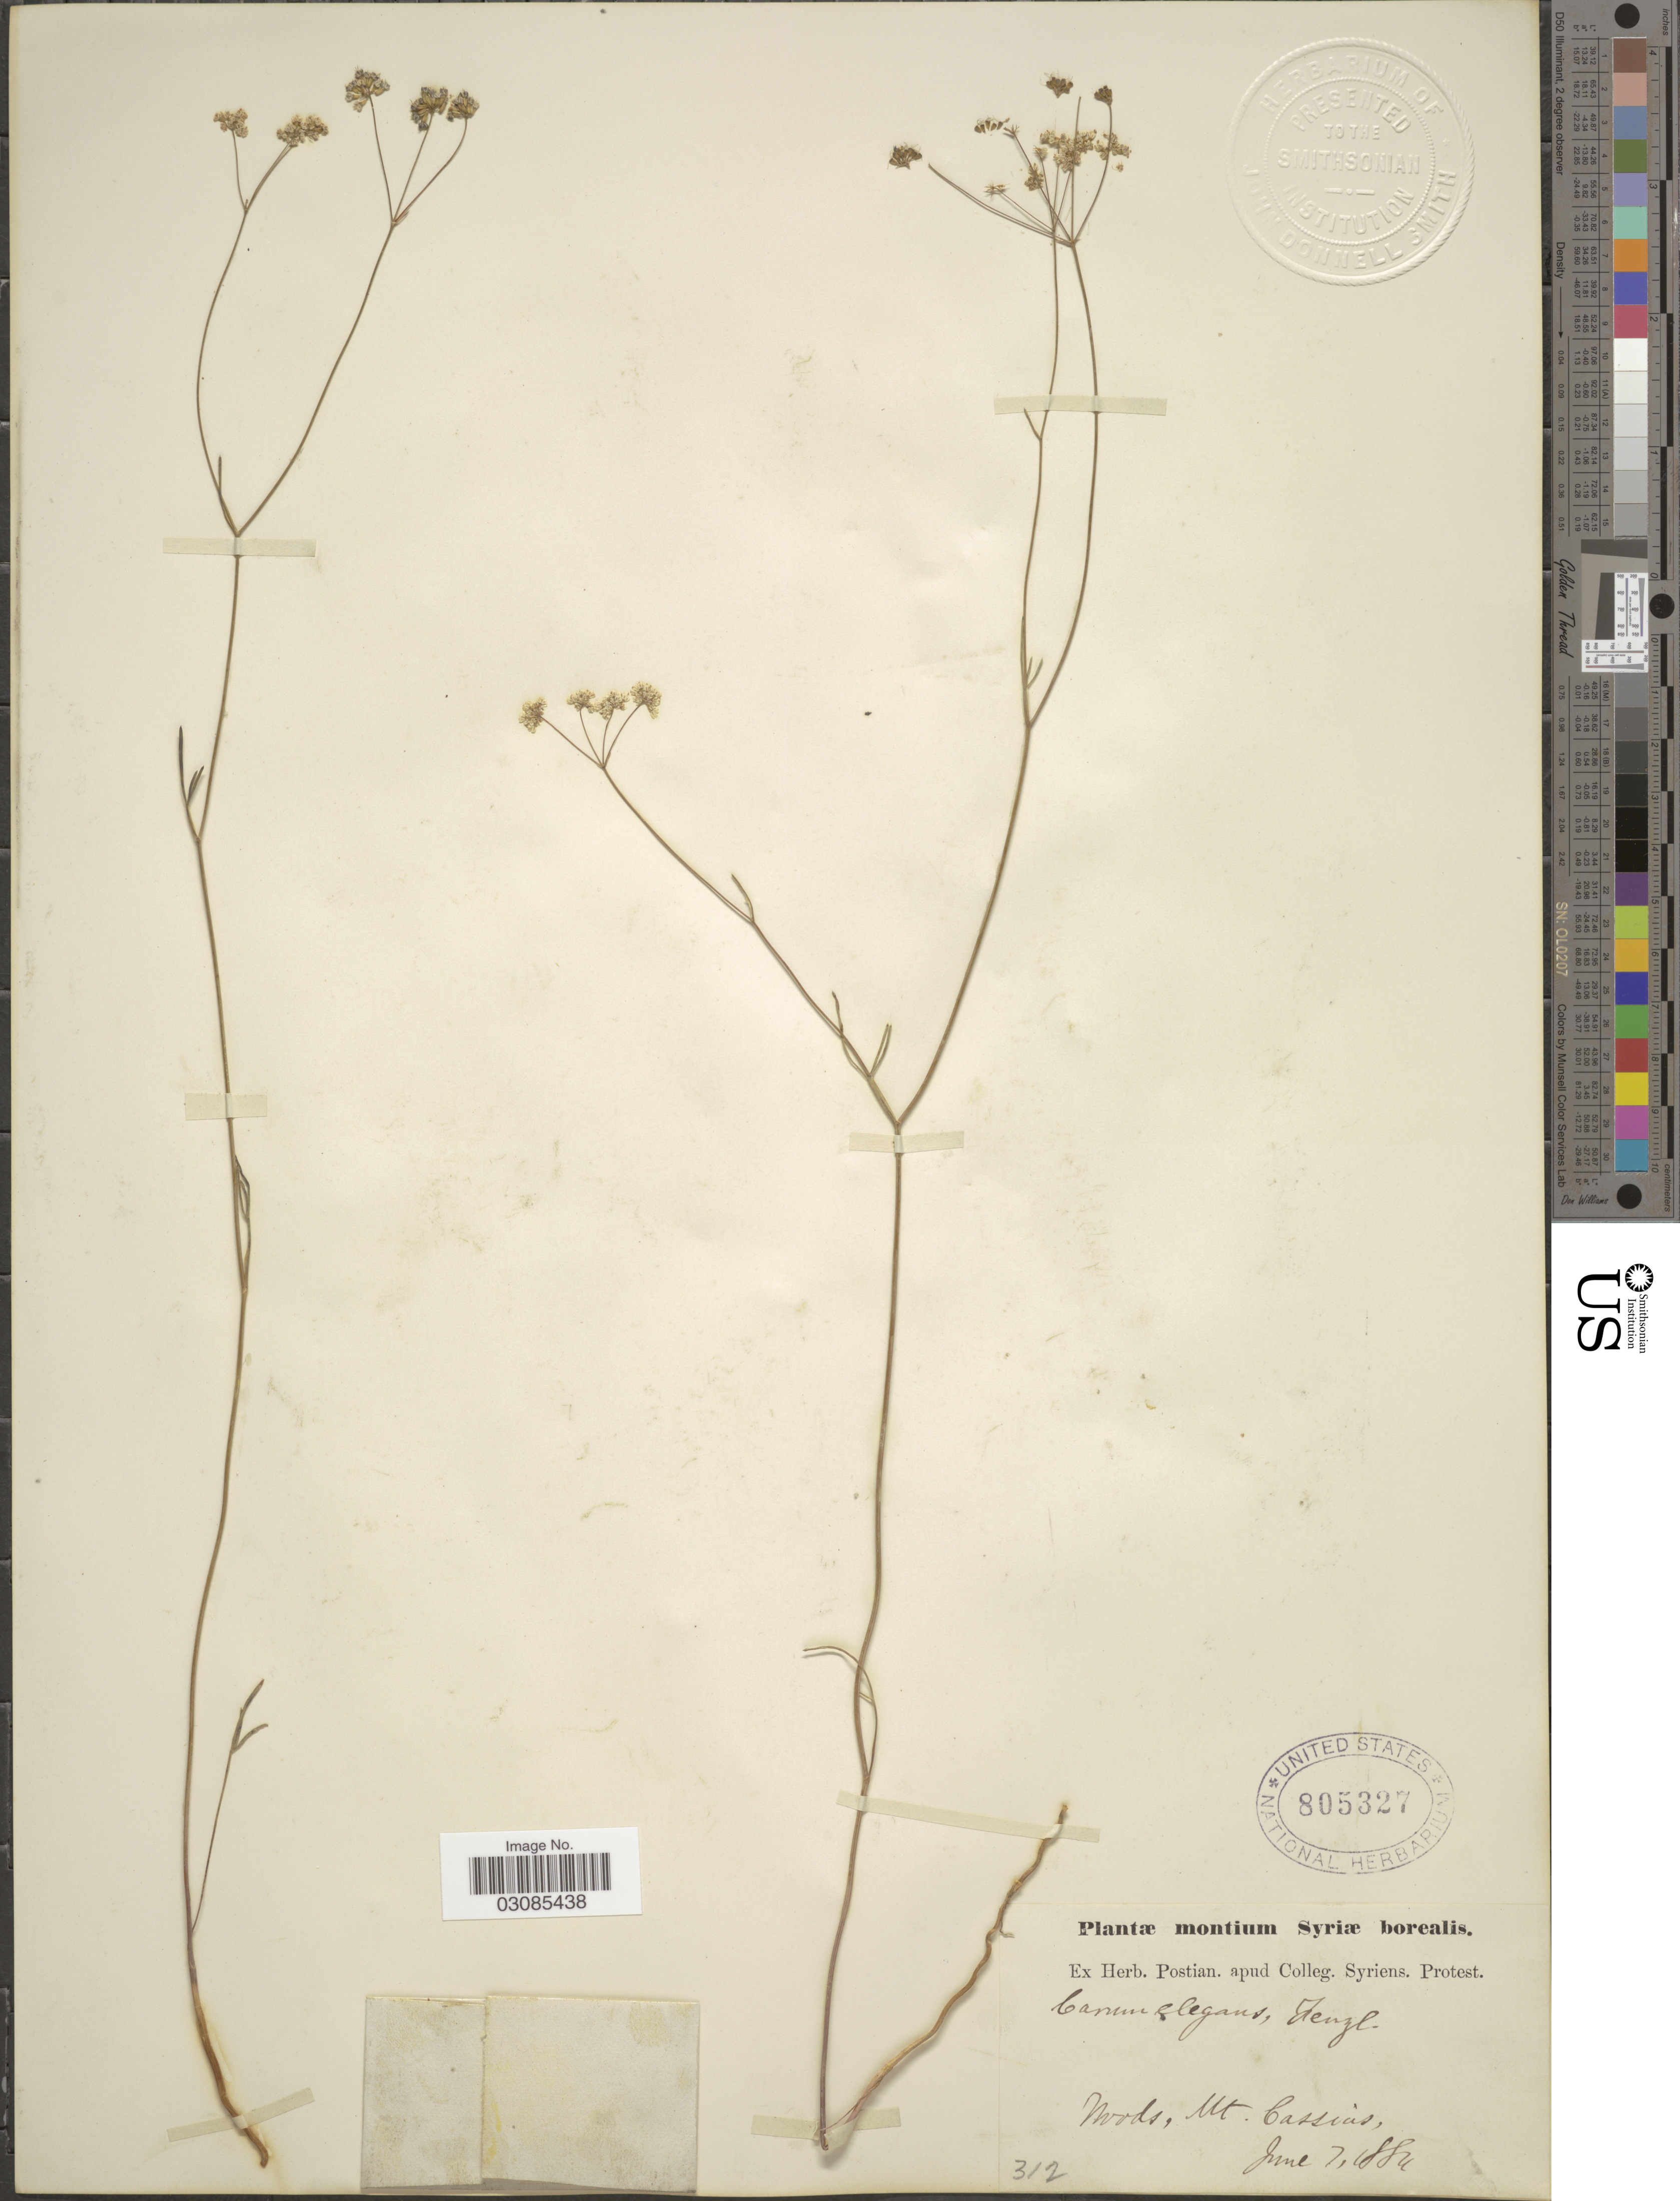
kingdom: Plantae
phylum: Tracheophyta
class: Magnoliopsida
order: Apiales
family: Apiaceae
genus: Bunium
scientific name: Bunium elegans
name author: (Fenzl) Freyn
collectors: ex herb. Postian. apud Colleg. Syriens. Protest. USE "Fannie P. A. Shepard" (10308853) AS PRIMARY COLLECTOR INSTEAD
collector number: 312?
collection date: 1884-06-07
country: Syria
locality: Montium Suriæ borealis. Mt. Cassias.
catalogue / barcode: US 805327